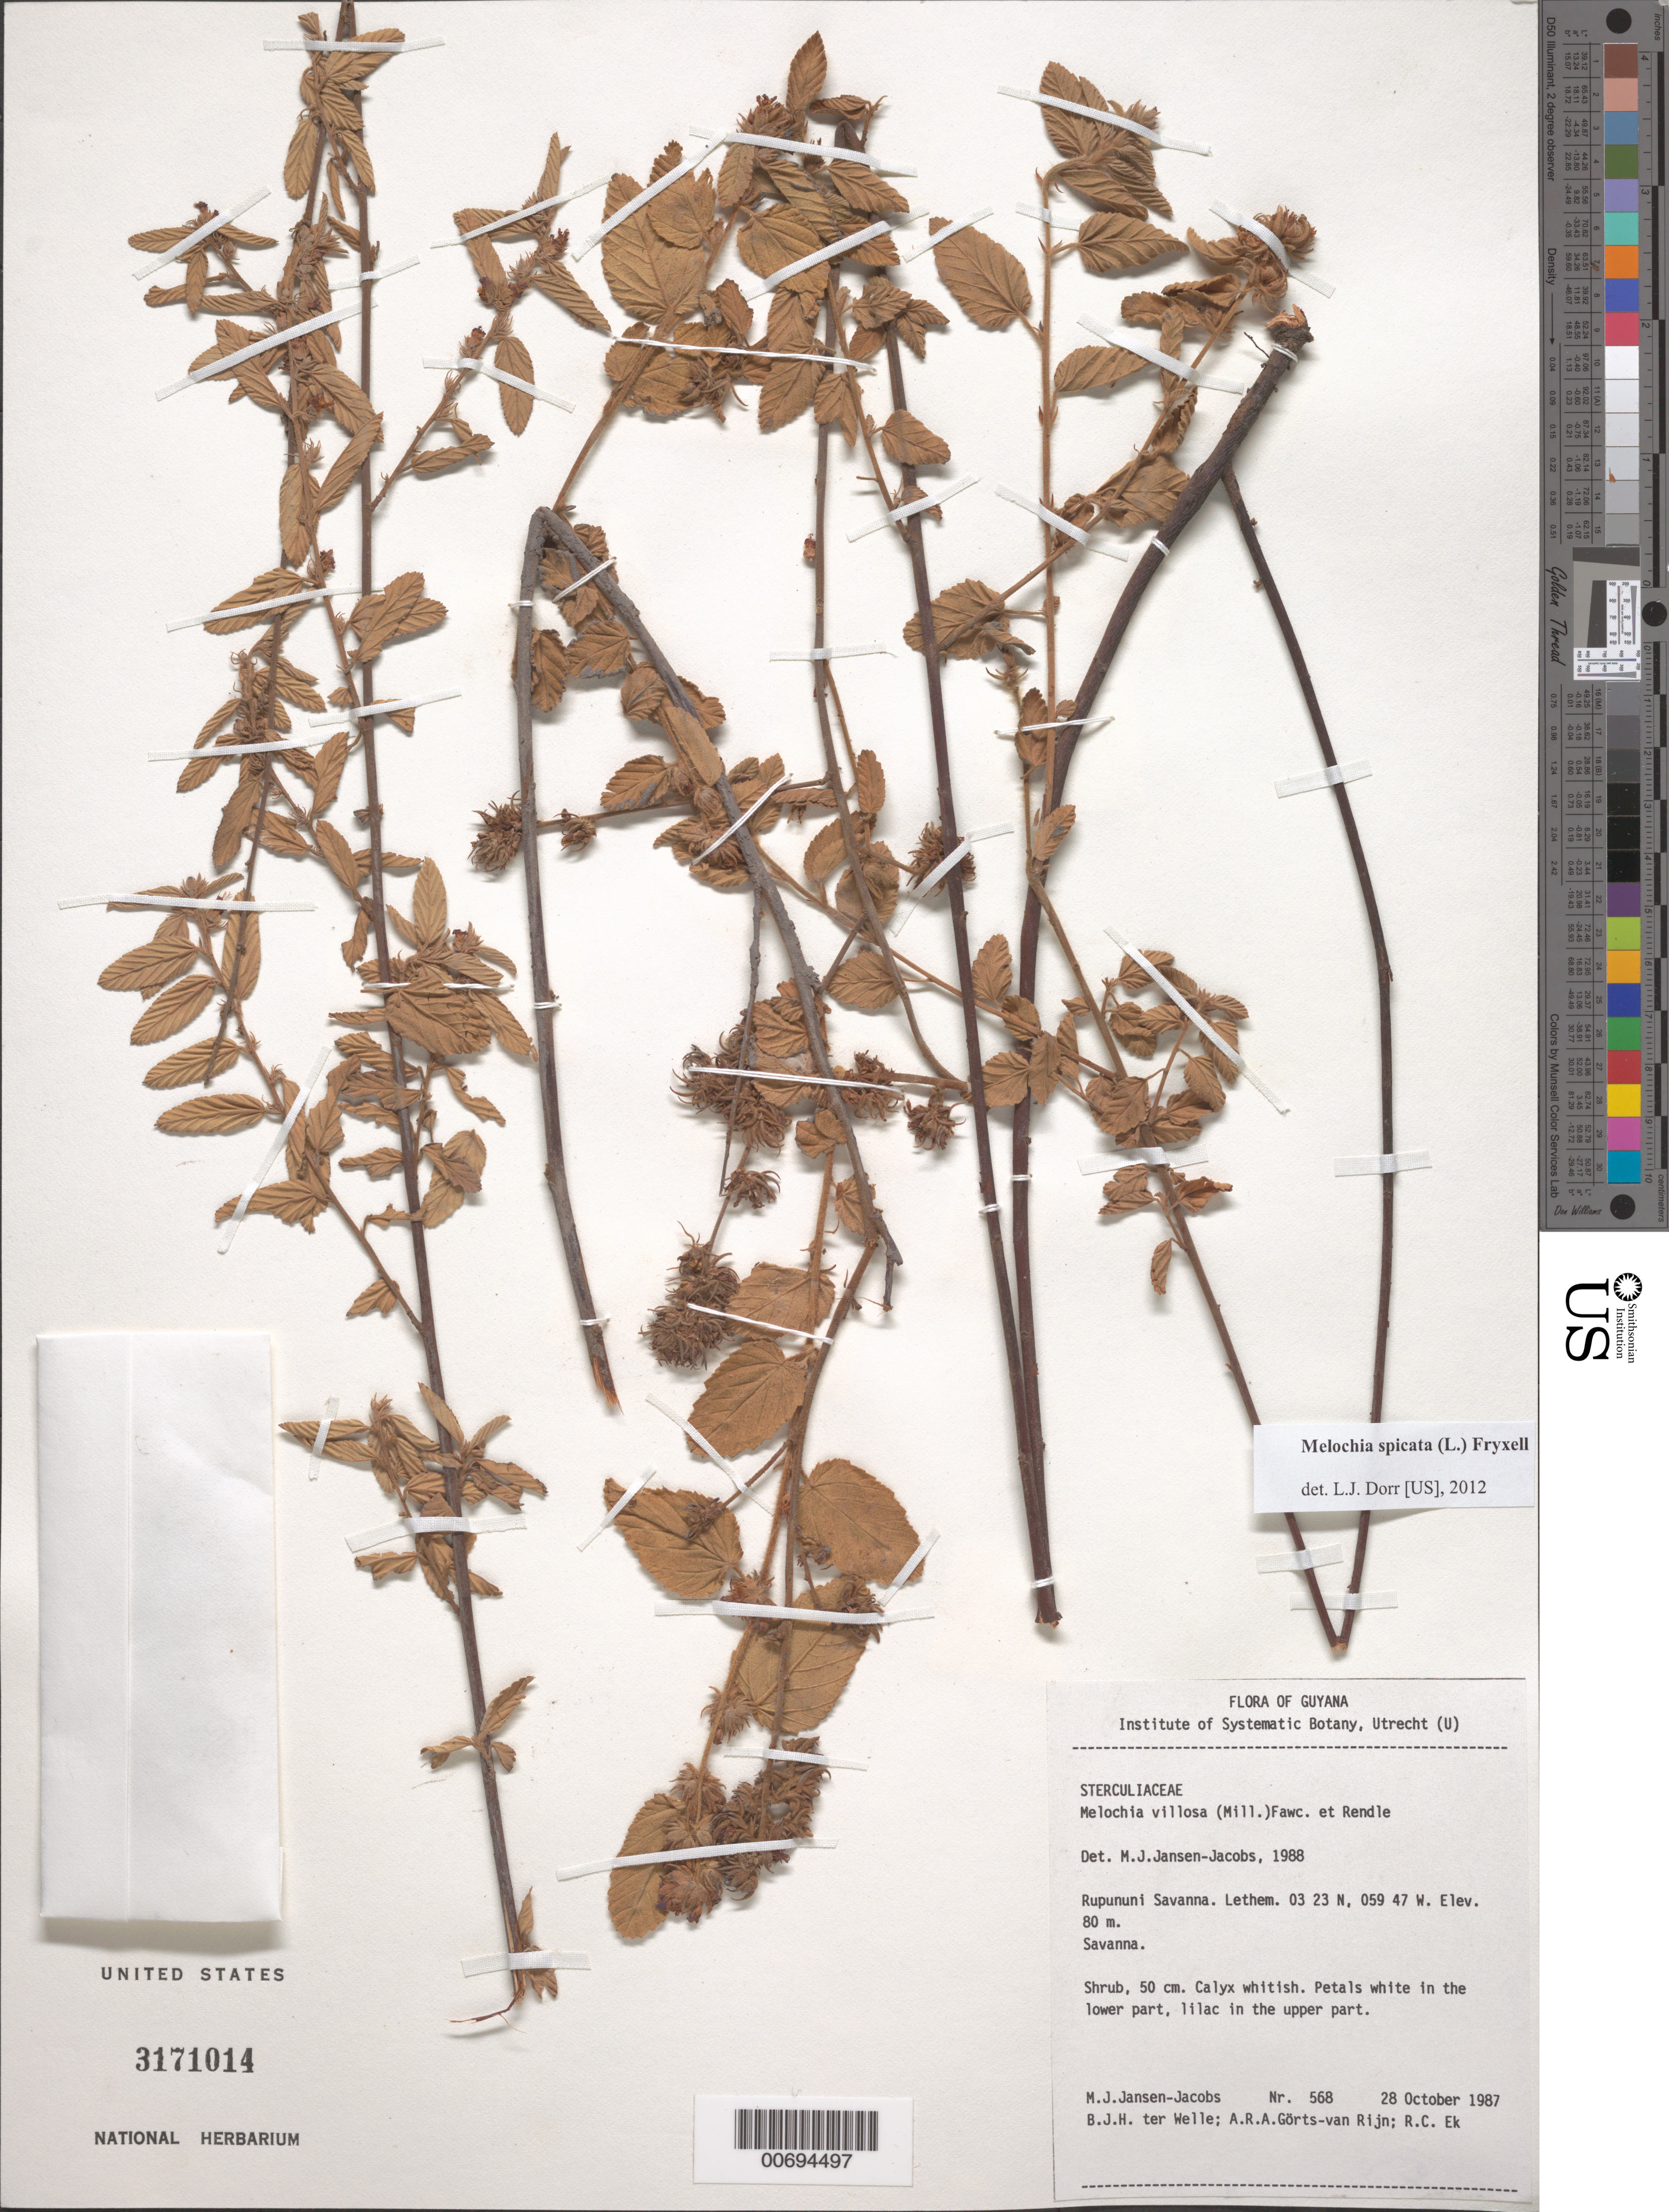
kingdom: Plantae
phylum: Tracheophyta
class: Magnoliopsida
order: Malvales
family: Malvaceae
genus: Melochia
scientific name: Melochia spicata var. spicata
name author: (L.) Fryxell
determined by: Dorr, L. J., (BOT), Smithsonian Institution - National Museum of Natural History (UNITED STATES)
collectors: M. J. Jansen-Jacobs, B. Welle, A. .R. A. Görts-van Rijn & R. C. Ek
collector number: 568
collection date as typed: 28-Oct-87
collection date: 1987-10-28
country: Guyana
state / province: U. Takutu-U. Essequibo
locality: Lethem, Rupununi Dist.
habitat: Savanna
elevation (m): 80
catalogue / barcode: US 3171014